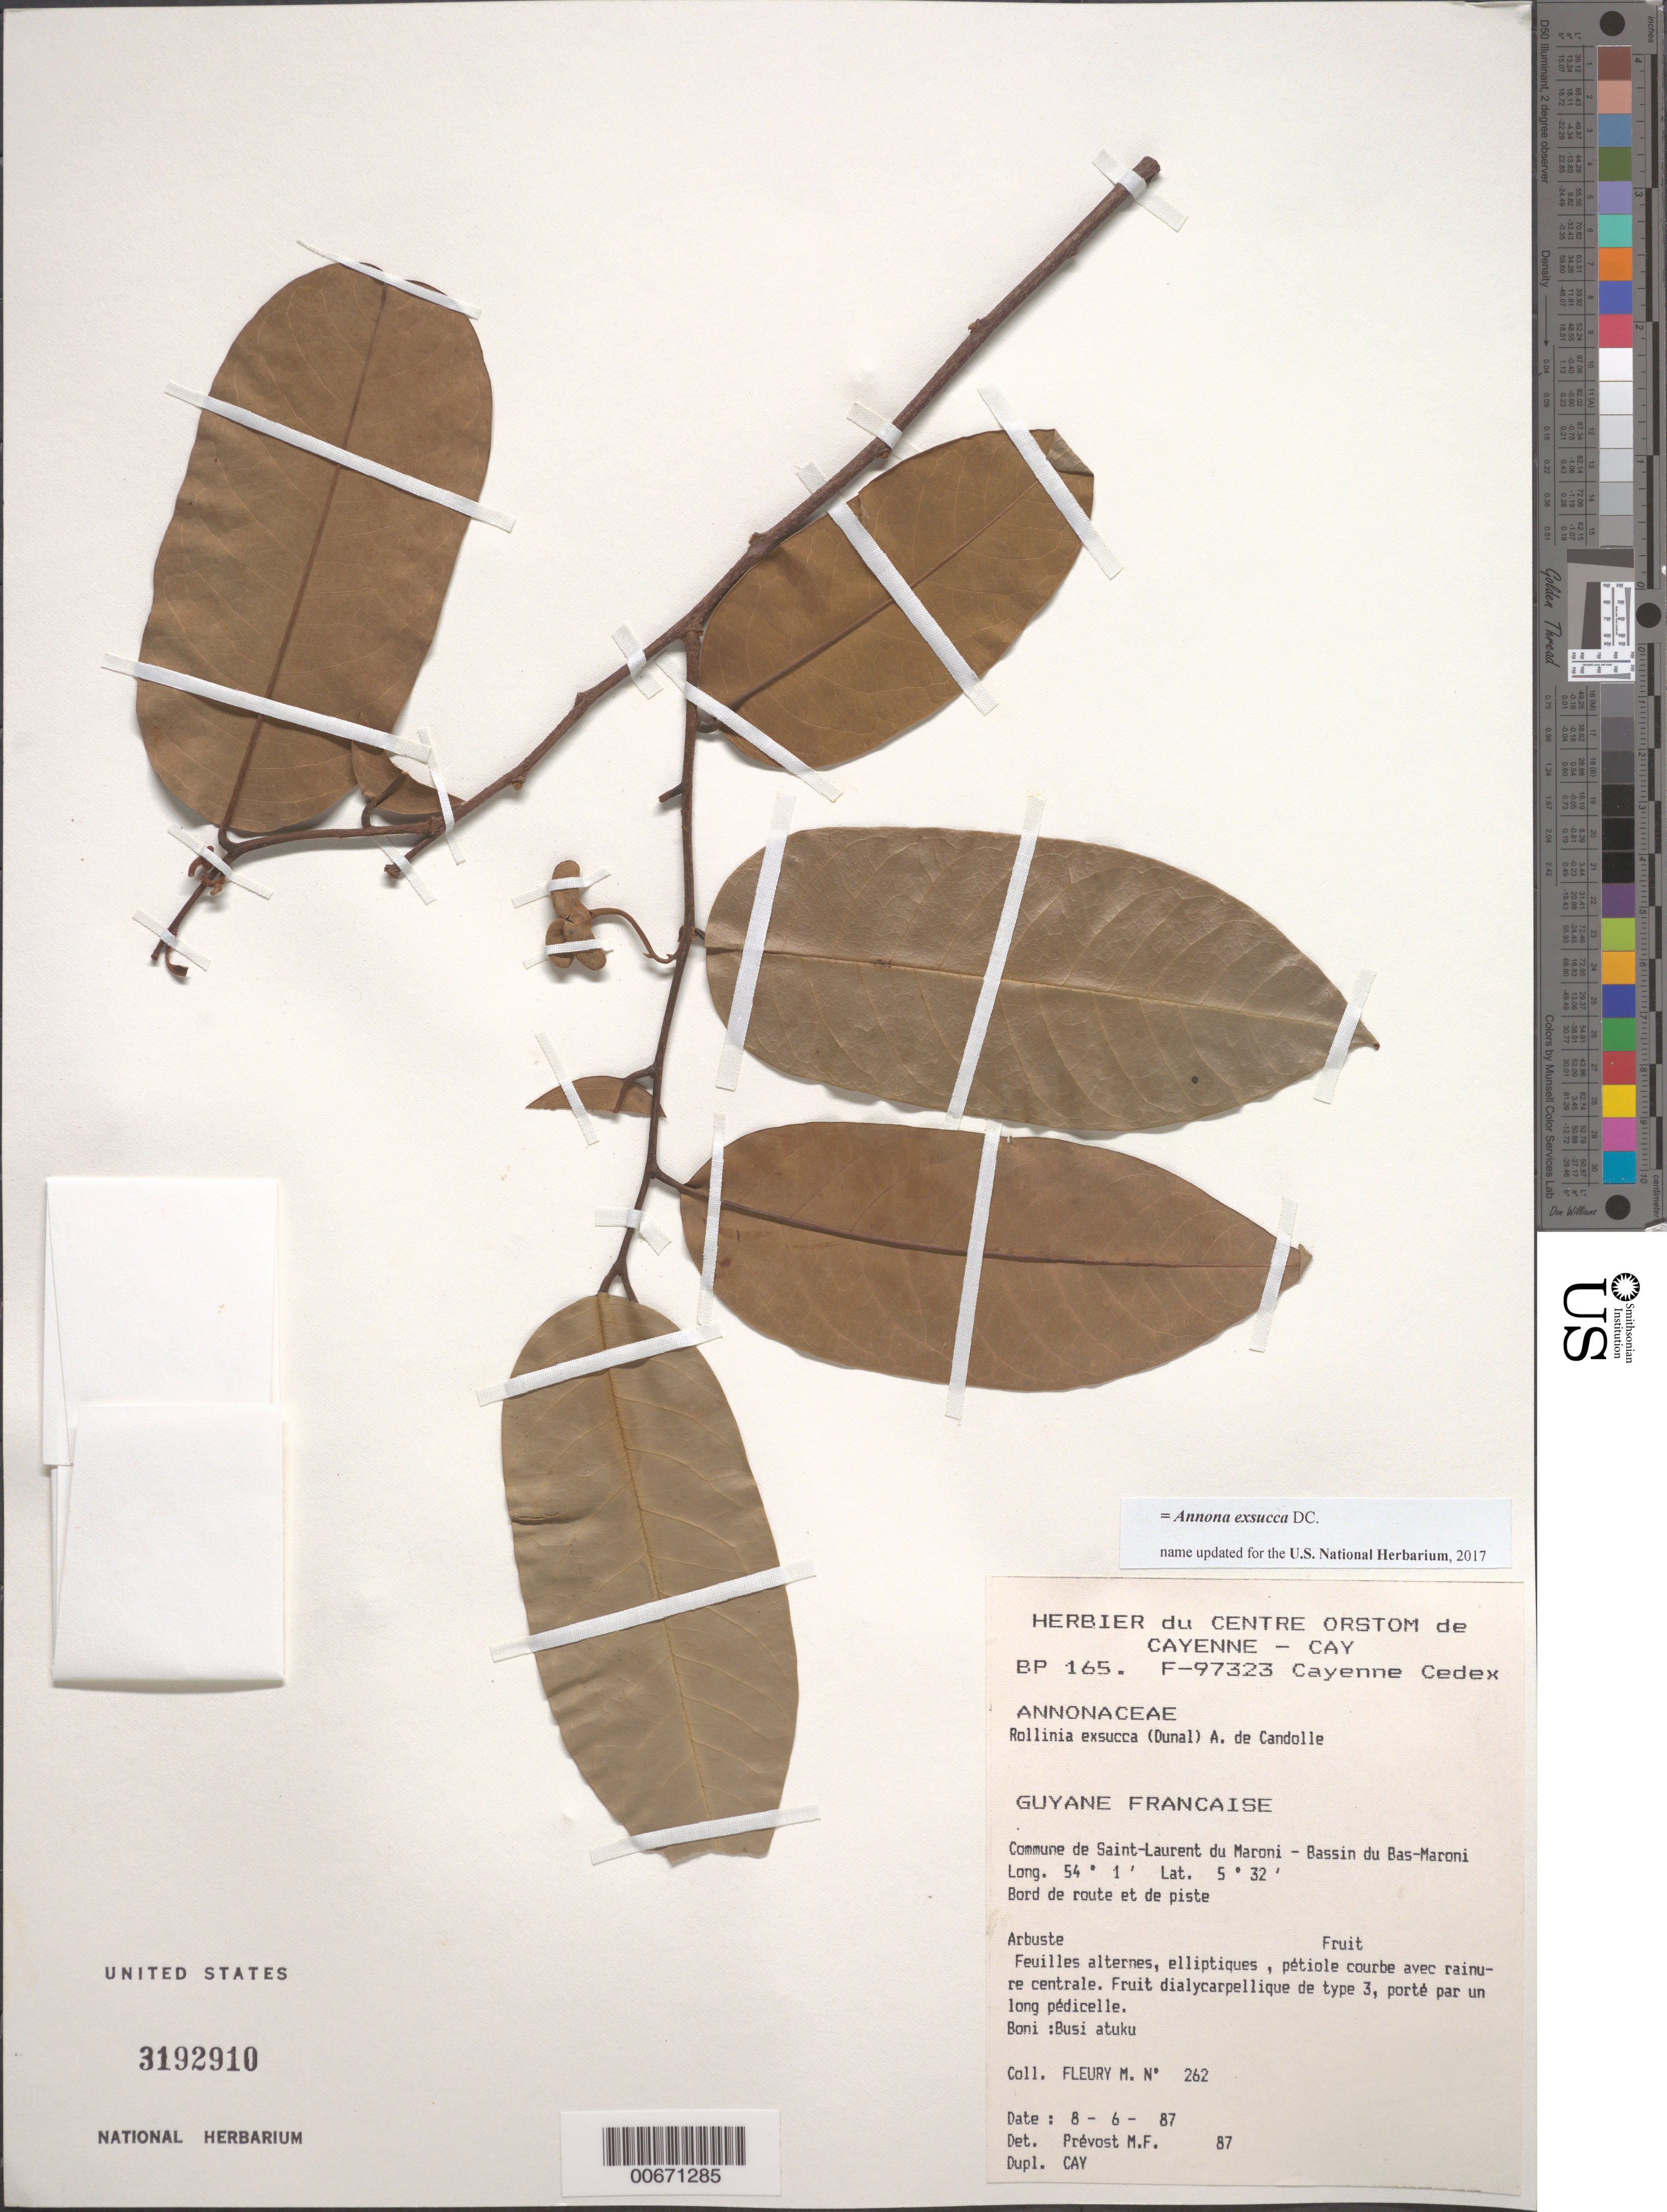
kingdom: Plantae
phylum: Tracheophyta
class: Magnoliopsida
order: Magnoliales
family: Annonaceae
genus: Annona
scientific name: Annona exsucca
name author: DC. ex Dunal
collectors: M. Fleury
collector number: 262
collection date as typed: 8-Jun-87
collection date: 1987-06-08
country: French Guiana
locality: Commune de Saint-Laurent du Maroni, Bassin du Bas-Maroni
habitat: Along road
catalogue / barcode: US 3192910